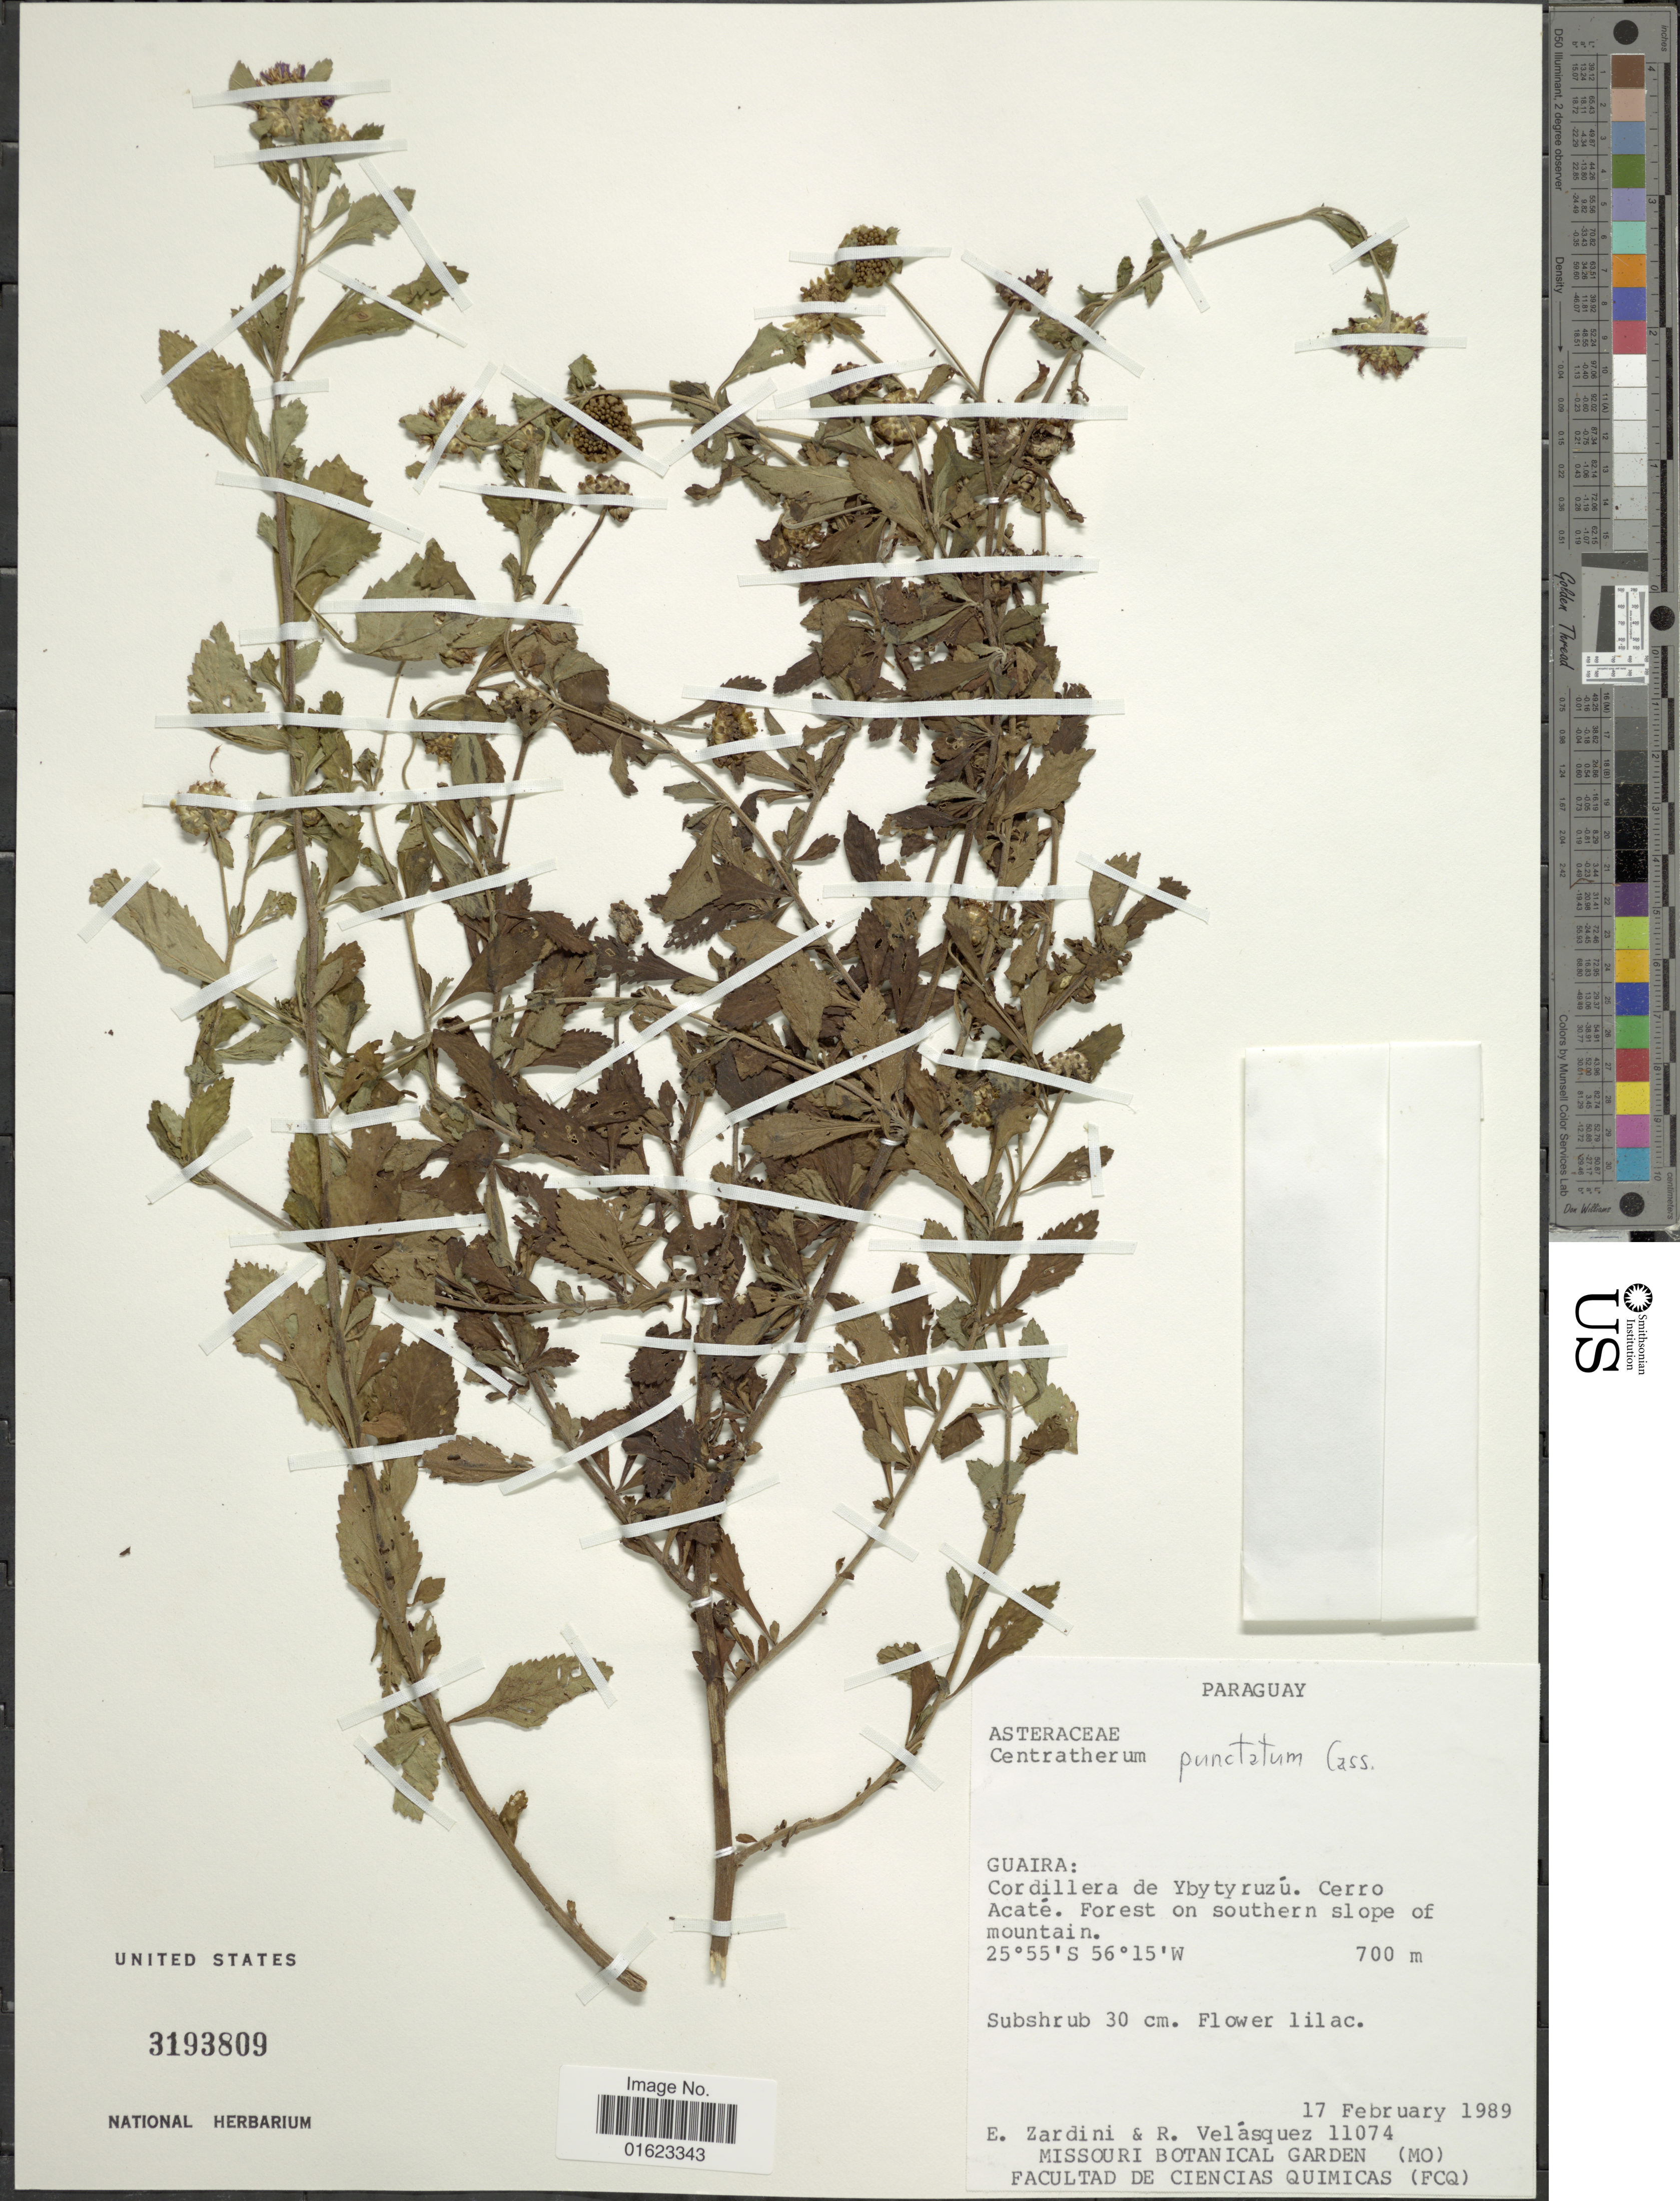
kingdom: Plantae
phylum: Tracheophyta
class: Magnoliopsida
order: Asterales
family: Asteraceae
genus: Centratherum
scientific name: Centratherum punctatum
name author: Cass.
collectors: E. M. Zardini & R. Velásquez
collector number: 11074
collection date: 1989-02-17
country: Paraguay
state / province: Guaira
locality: Guaira, Cordillera de Ybytyruzu. Cerro Acate. Forest on southern slope of mountain.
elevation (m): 700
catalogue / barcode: US 3193809